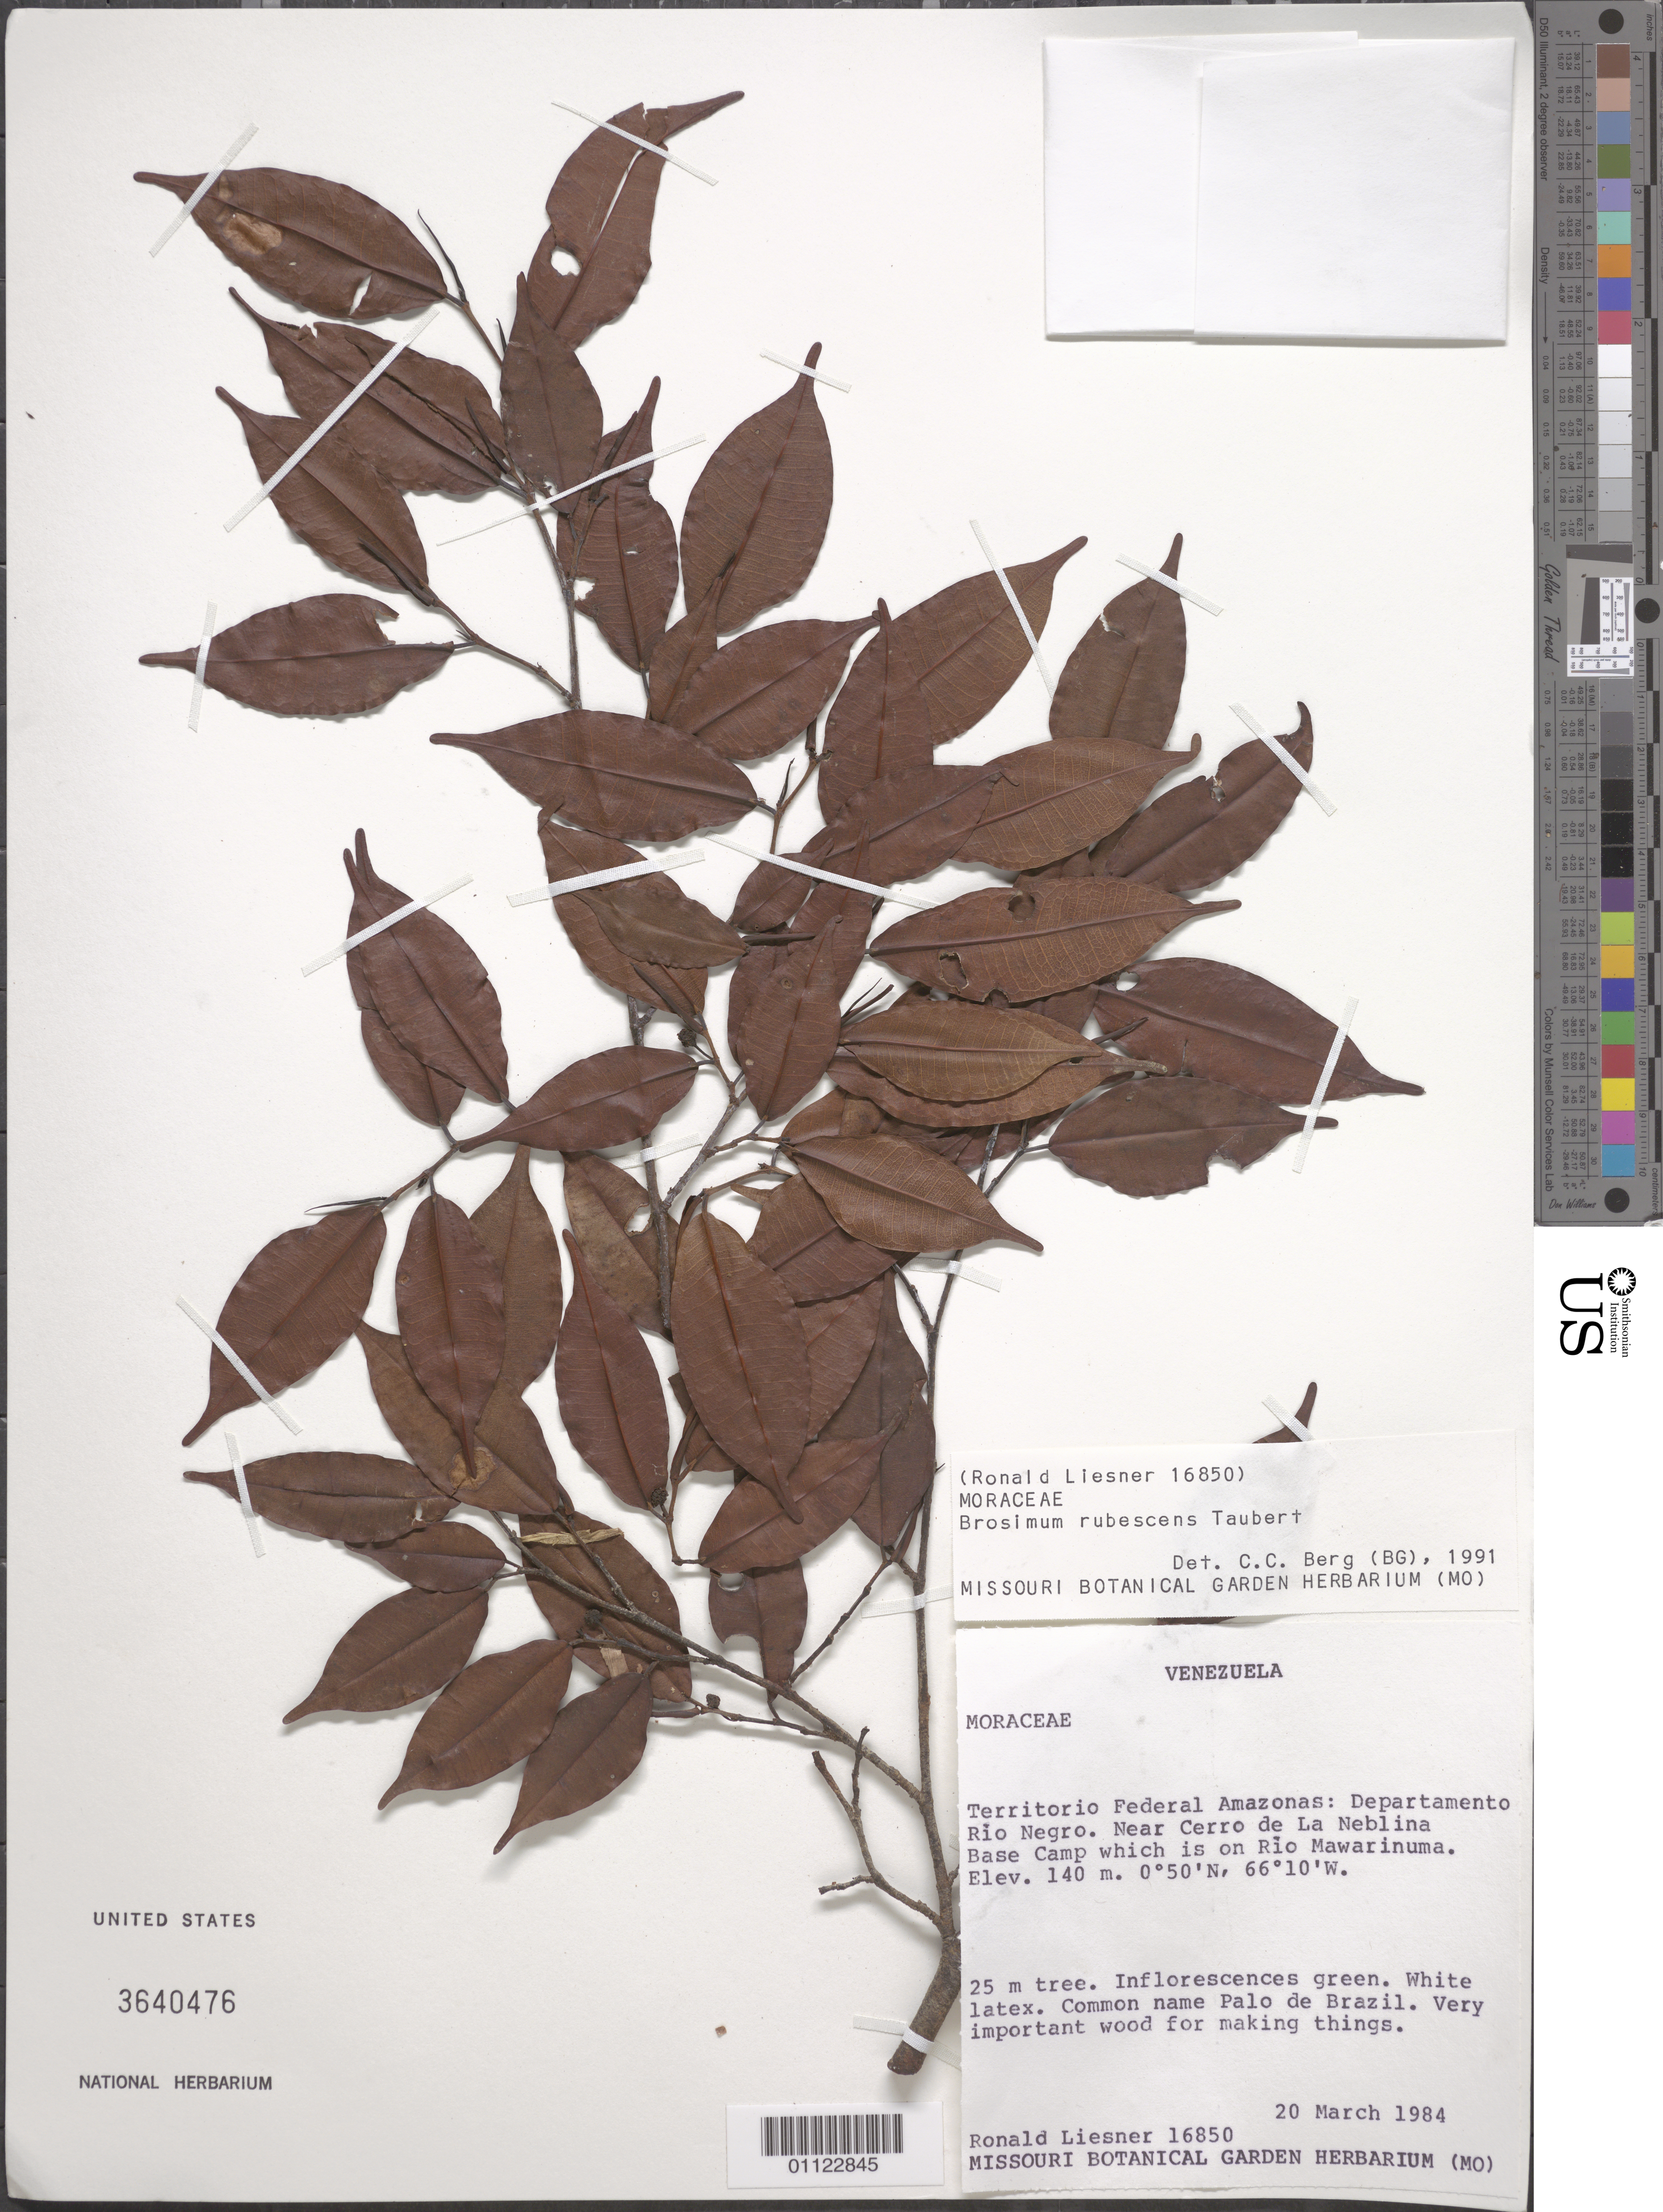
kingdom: Plantae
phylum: Tracheophyta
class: Magnoliopsida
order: Rosales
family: Moraceae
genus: Brosimum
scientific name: Brosimum rubescens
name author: Taub.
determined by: Berg, C. C.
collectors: R. L. Liesner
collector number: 16850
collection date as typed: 20-Mar-84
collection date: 1984-03-20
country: Venezuela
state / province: Amazonas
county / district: Río Negro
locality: Cerro de La Neblina Base Camp, near, which is on Río Mawarinuma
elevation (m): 140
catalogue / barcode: US 3640476